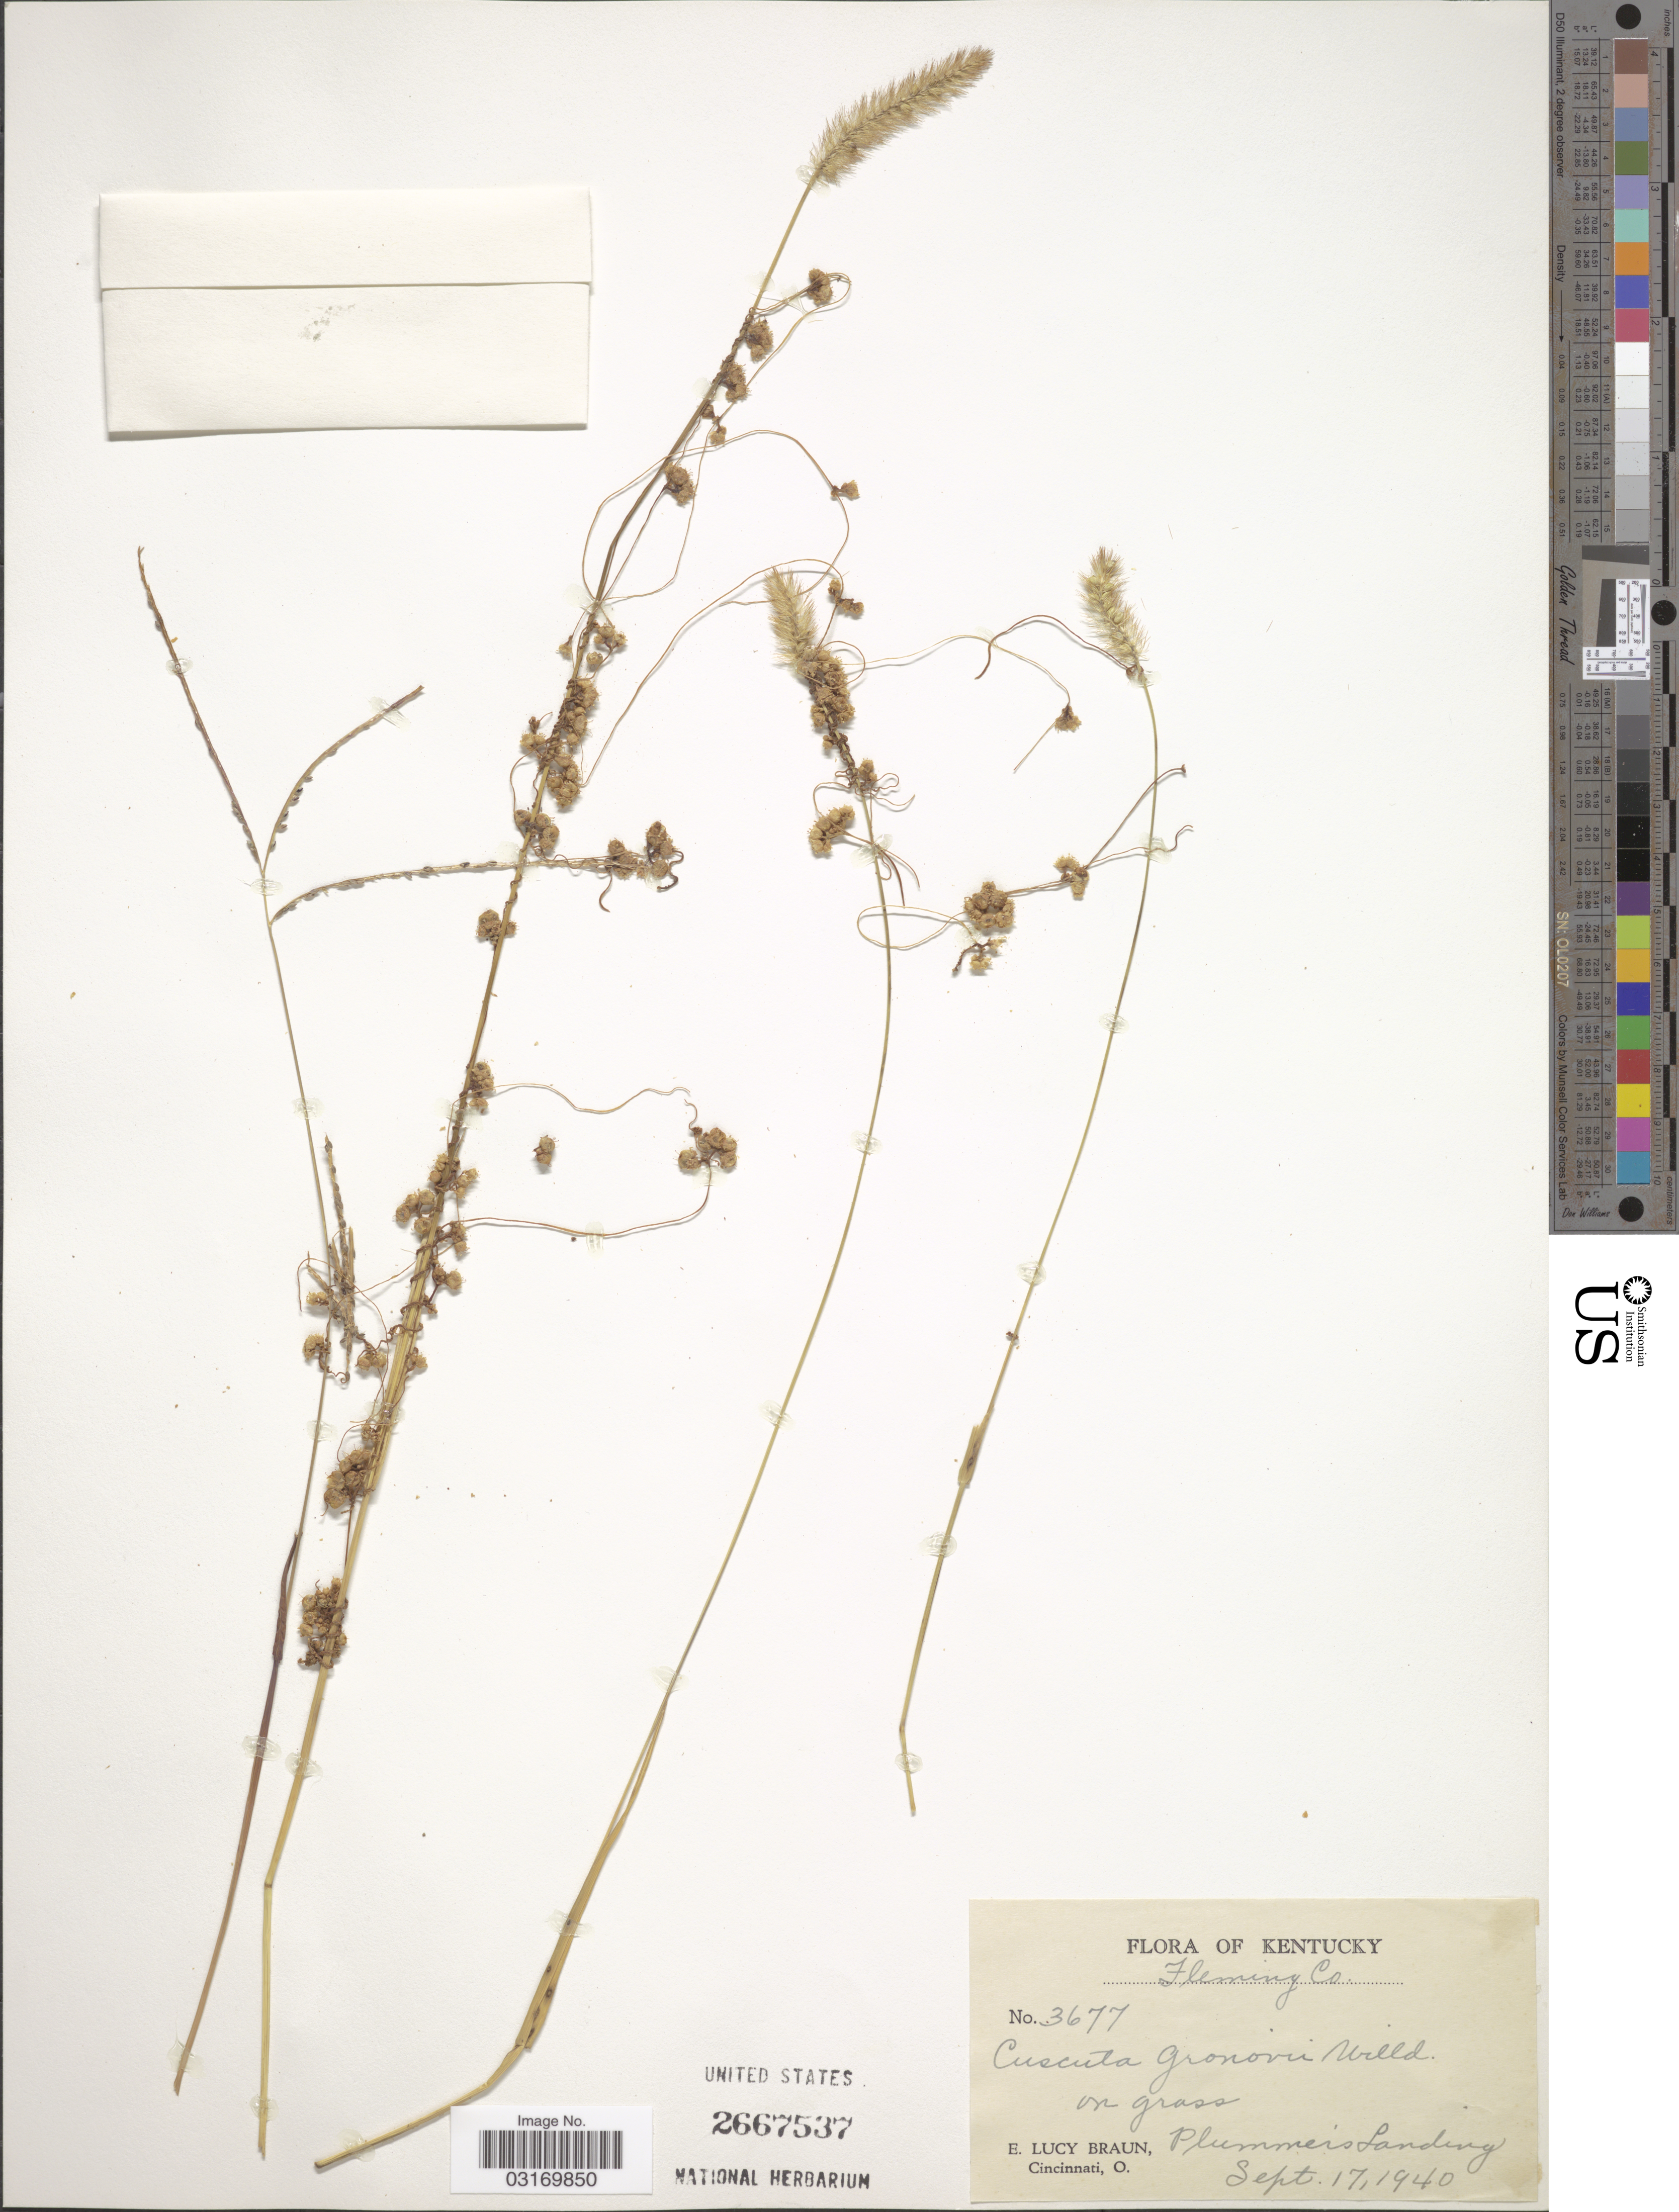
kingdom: Plantae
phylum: Tracheophyta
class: Magnoliopsida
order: Solanales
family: Convolvulaceae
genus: Cuscuta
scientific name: Cuscuta gronovii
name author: Willd. ex Schult.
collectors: E. L. Braun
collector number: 3677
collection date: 1940-09-17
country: United States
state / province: Kentucky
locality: Fleming Co. Plummer's Landing.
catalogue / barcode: US 2667537